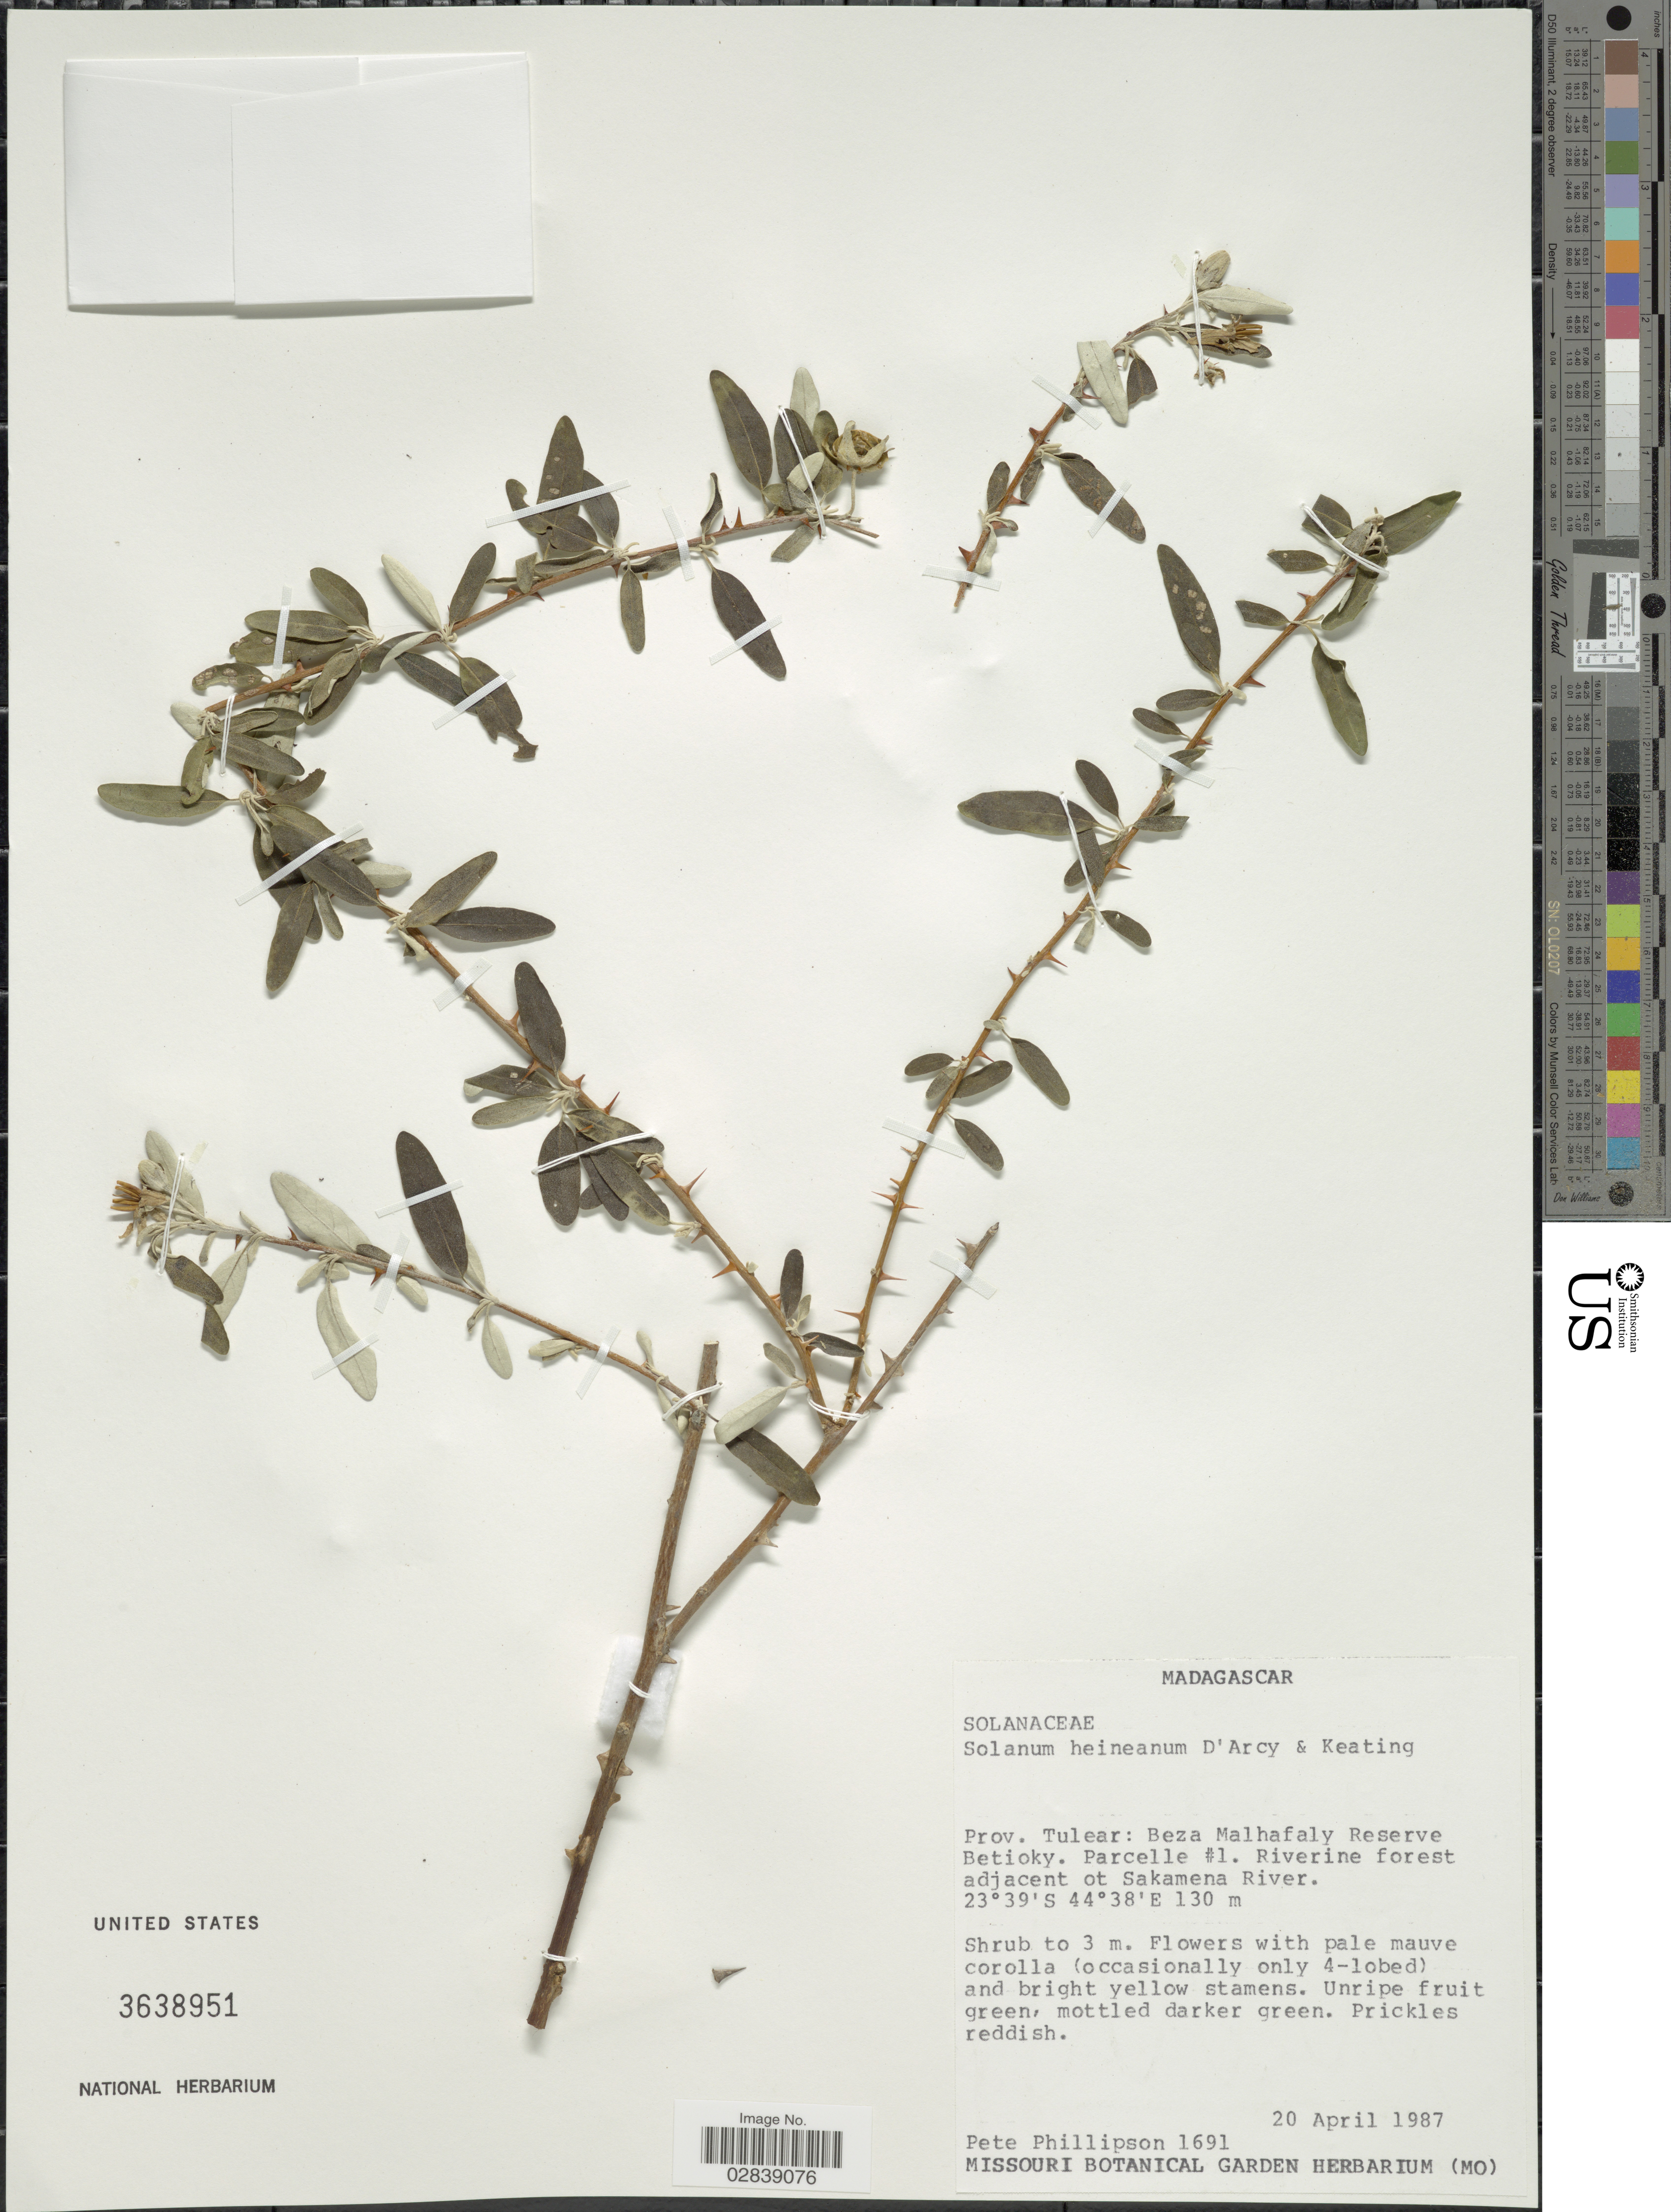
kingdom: Plantae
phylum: Tracheophyta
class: Magnoliopsida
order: Solanales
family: Solanaceae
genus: Solanum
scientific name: Solanum heinianum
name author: D'Arcy &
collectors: P. B. Phillipson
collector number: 1691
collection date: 1987-04-20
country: Madagascar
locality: Prov. Tulear: Beza Malhafaly Reserve BEtioky. Parcelle #1. Riverine forest adjacent to Sakamena River.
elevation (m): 130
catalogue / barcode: US 3638951